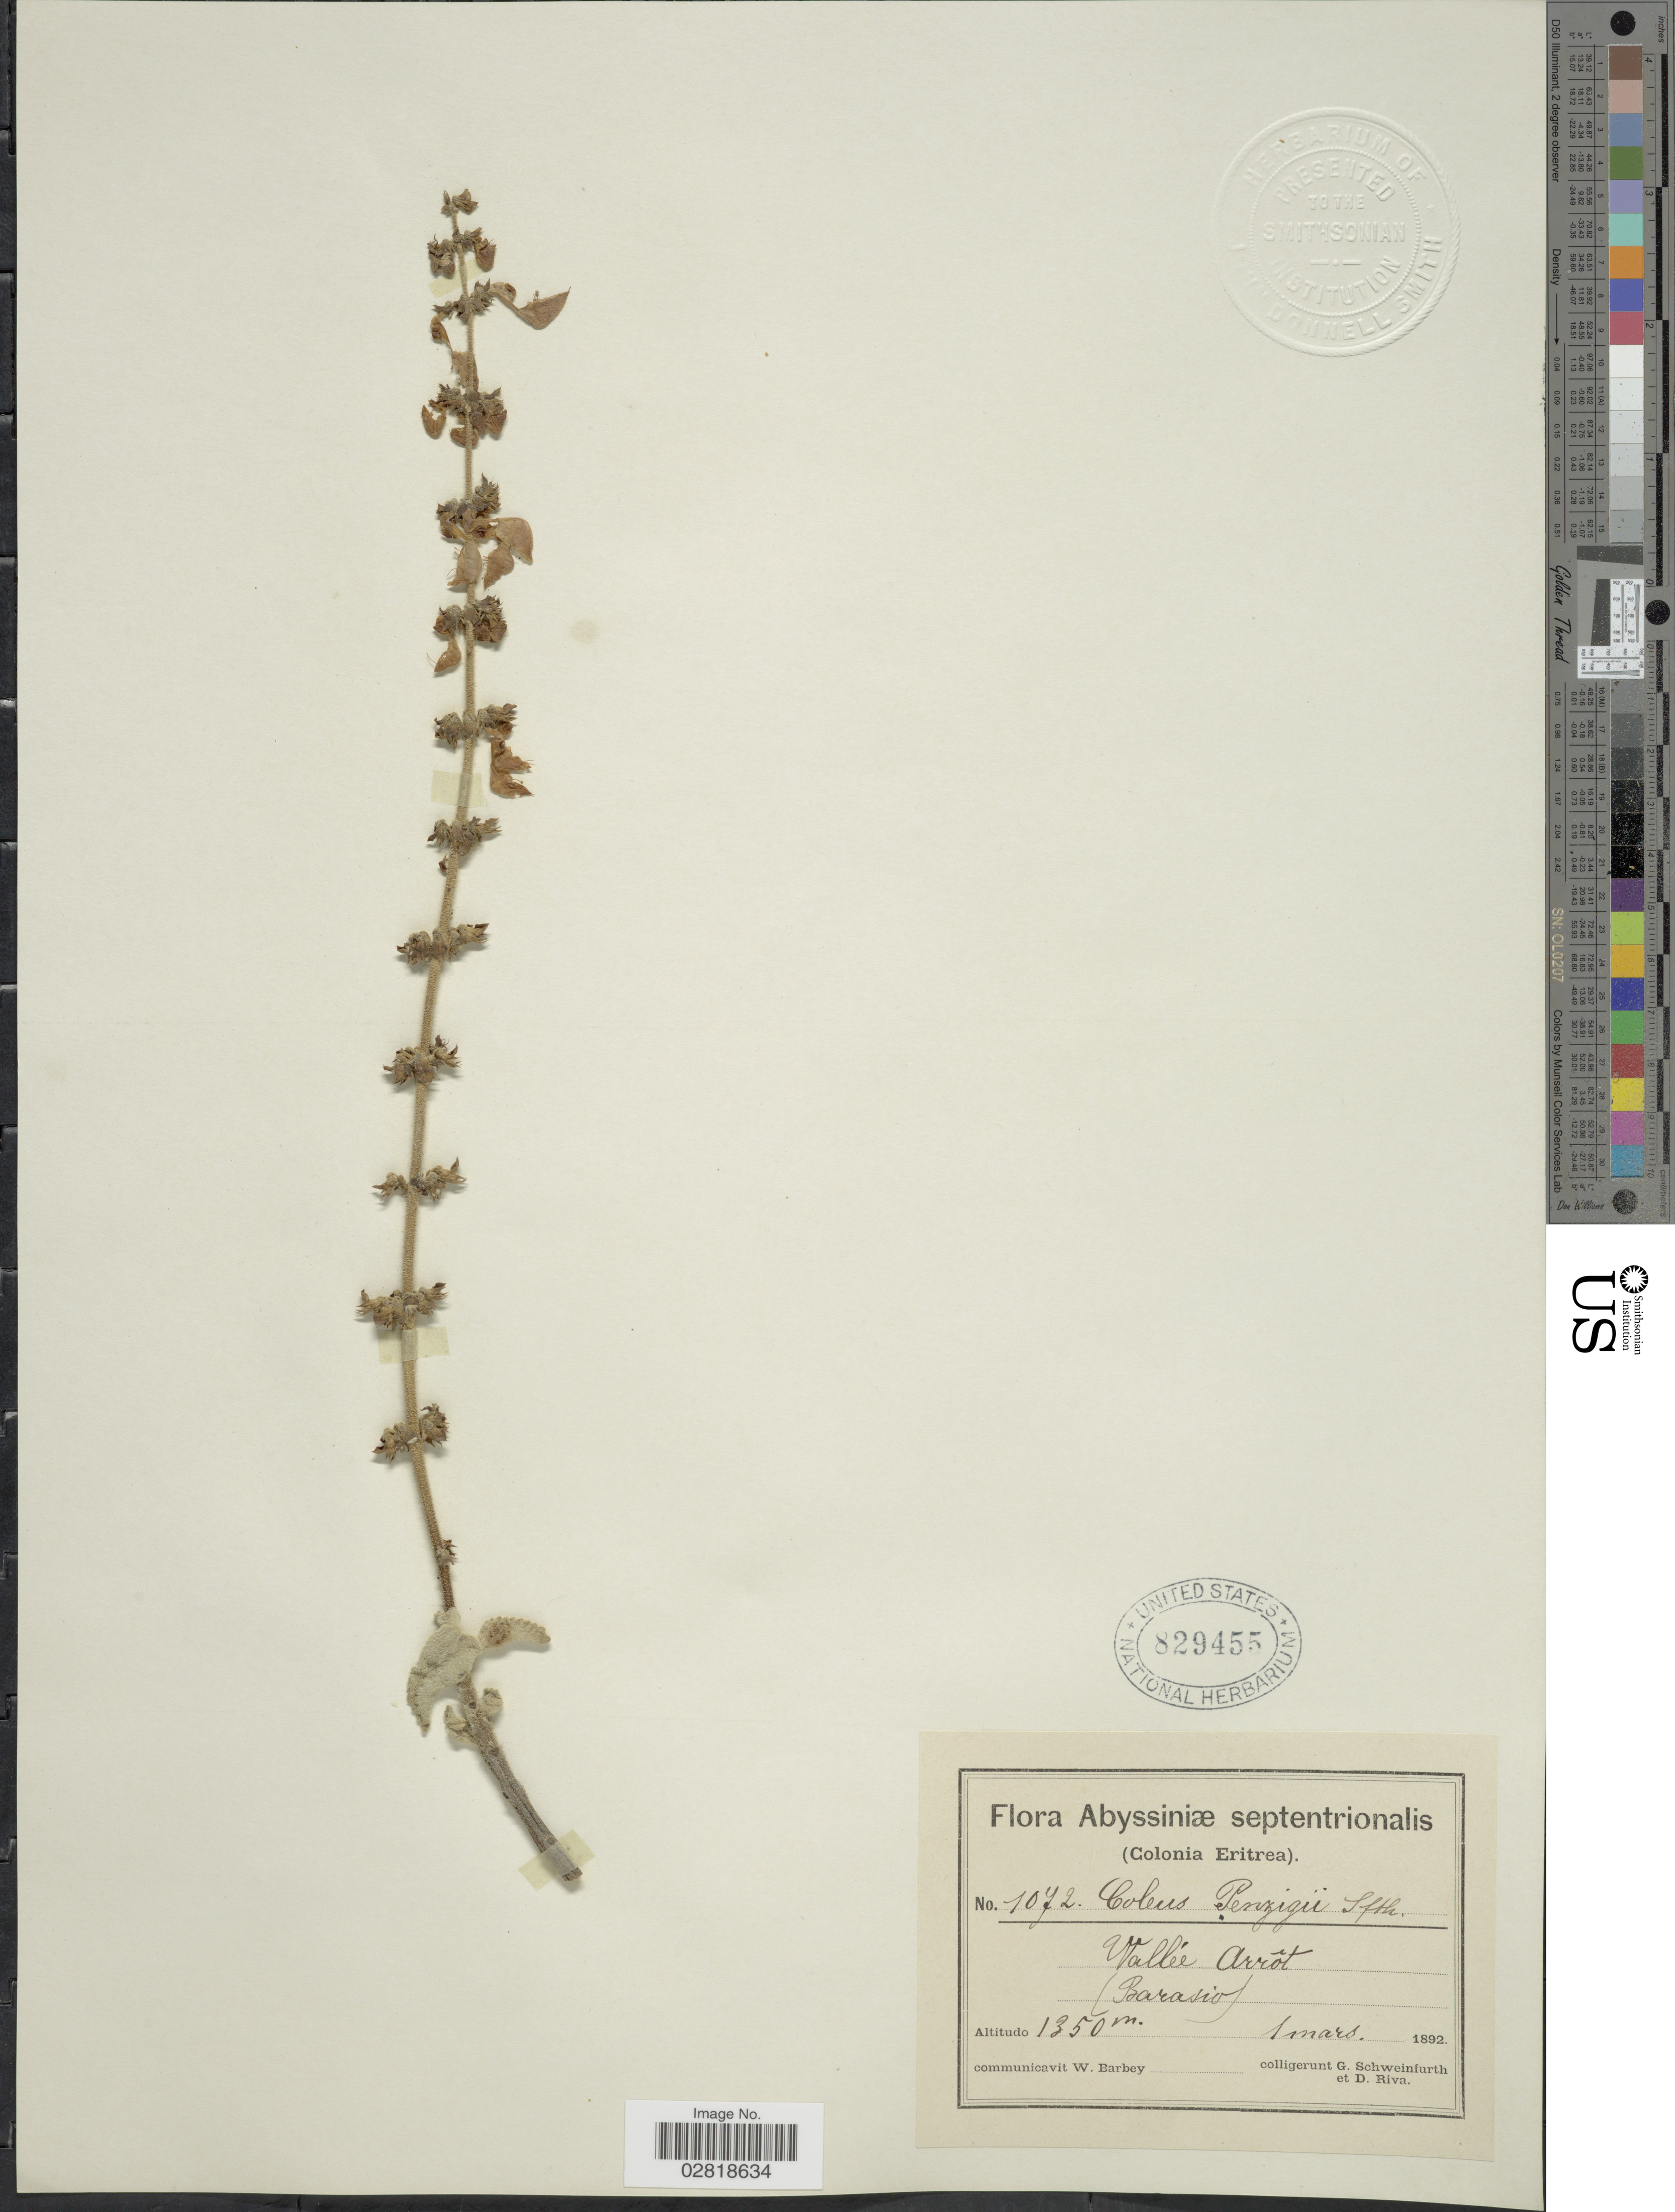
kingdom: Plantae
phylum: Tracheophyta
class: Magnoliopsida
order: Lamiales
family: Lamiaceae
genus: Coleus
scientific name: Coleus penzigii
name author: Dammann ex Baker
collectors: G. A. Schweinfurth (herbarium) & D. Riva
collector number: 1072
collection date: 1892-03-01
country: Eritrea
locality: Abyssiniæ septentrionalis. (Colonia Eritrea). Vallée Arrôt (Barasio).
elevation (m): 1350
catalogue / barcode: US 829455